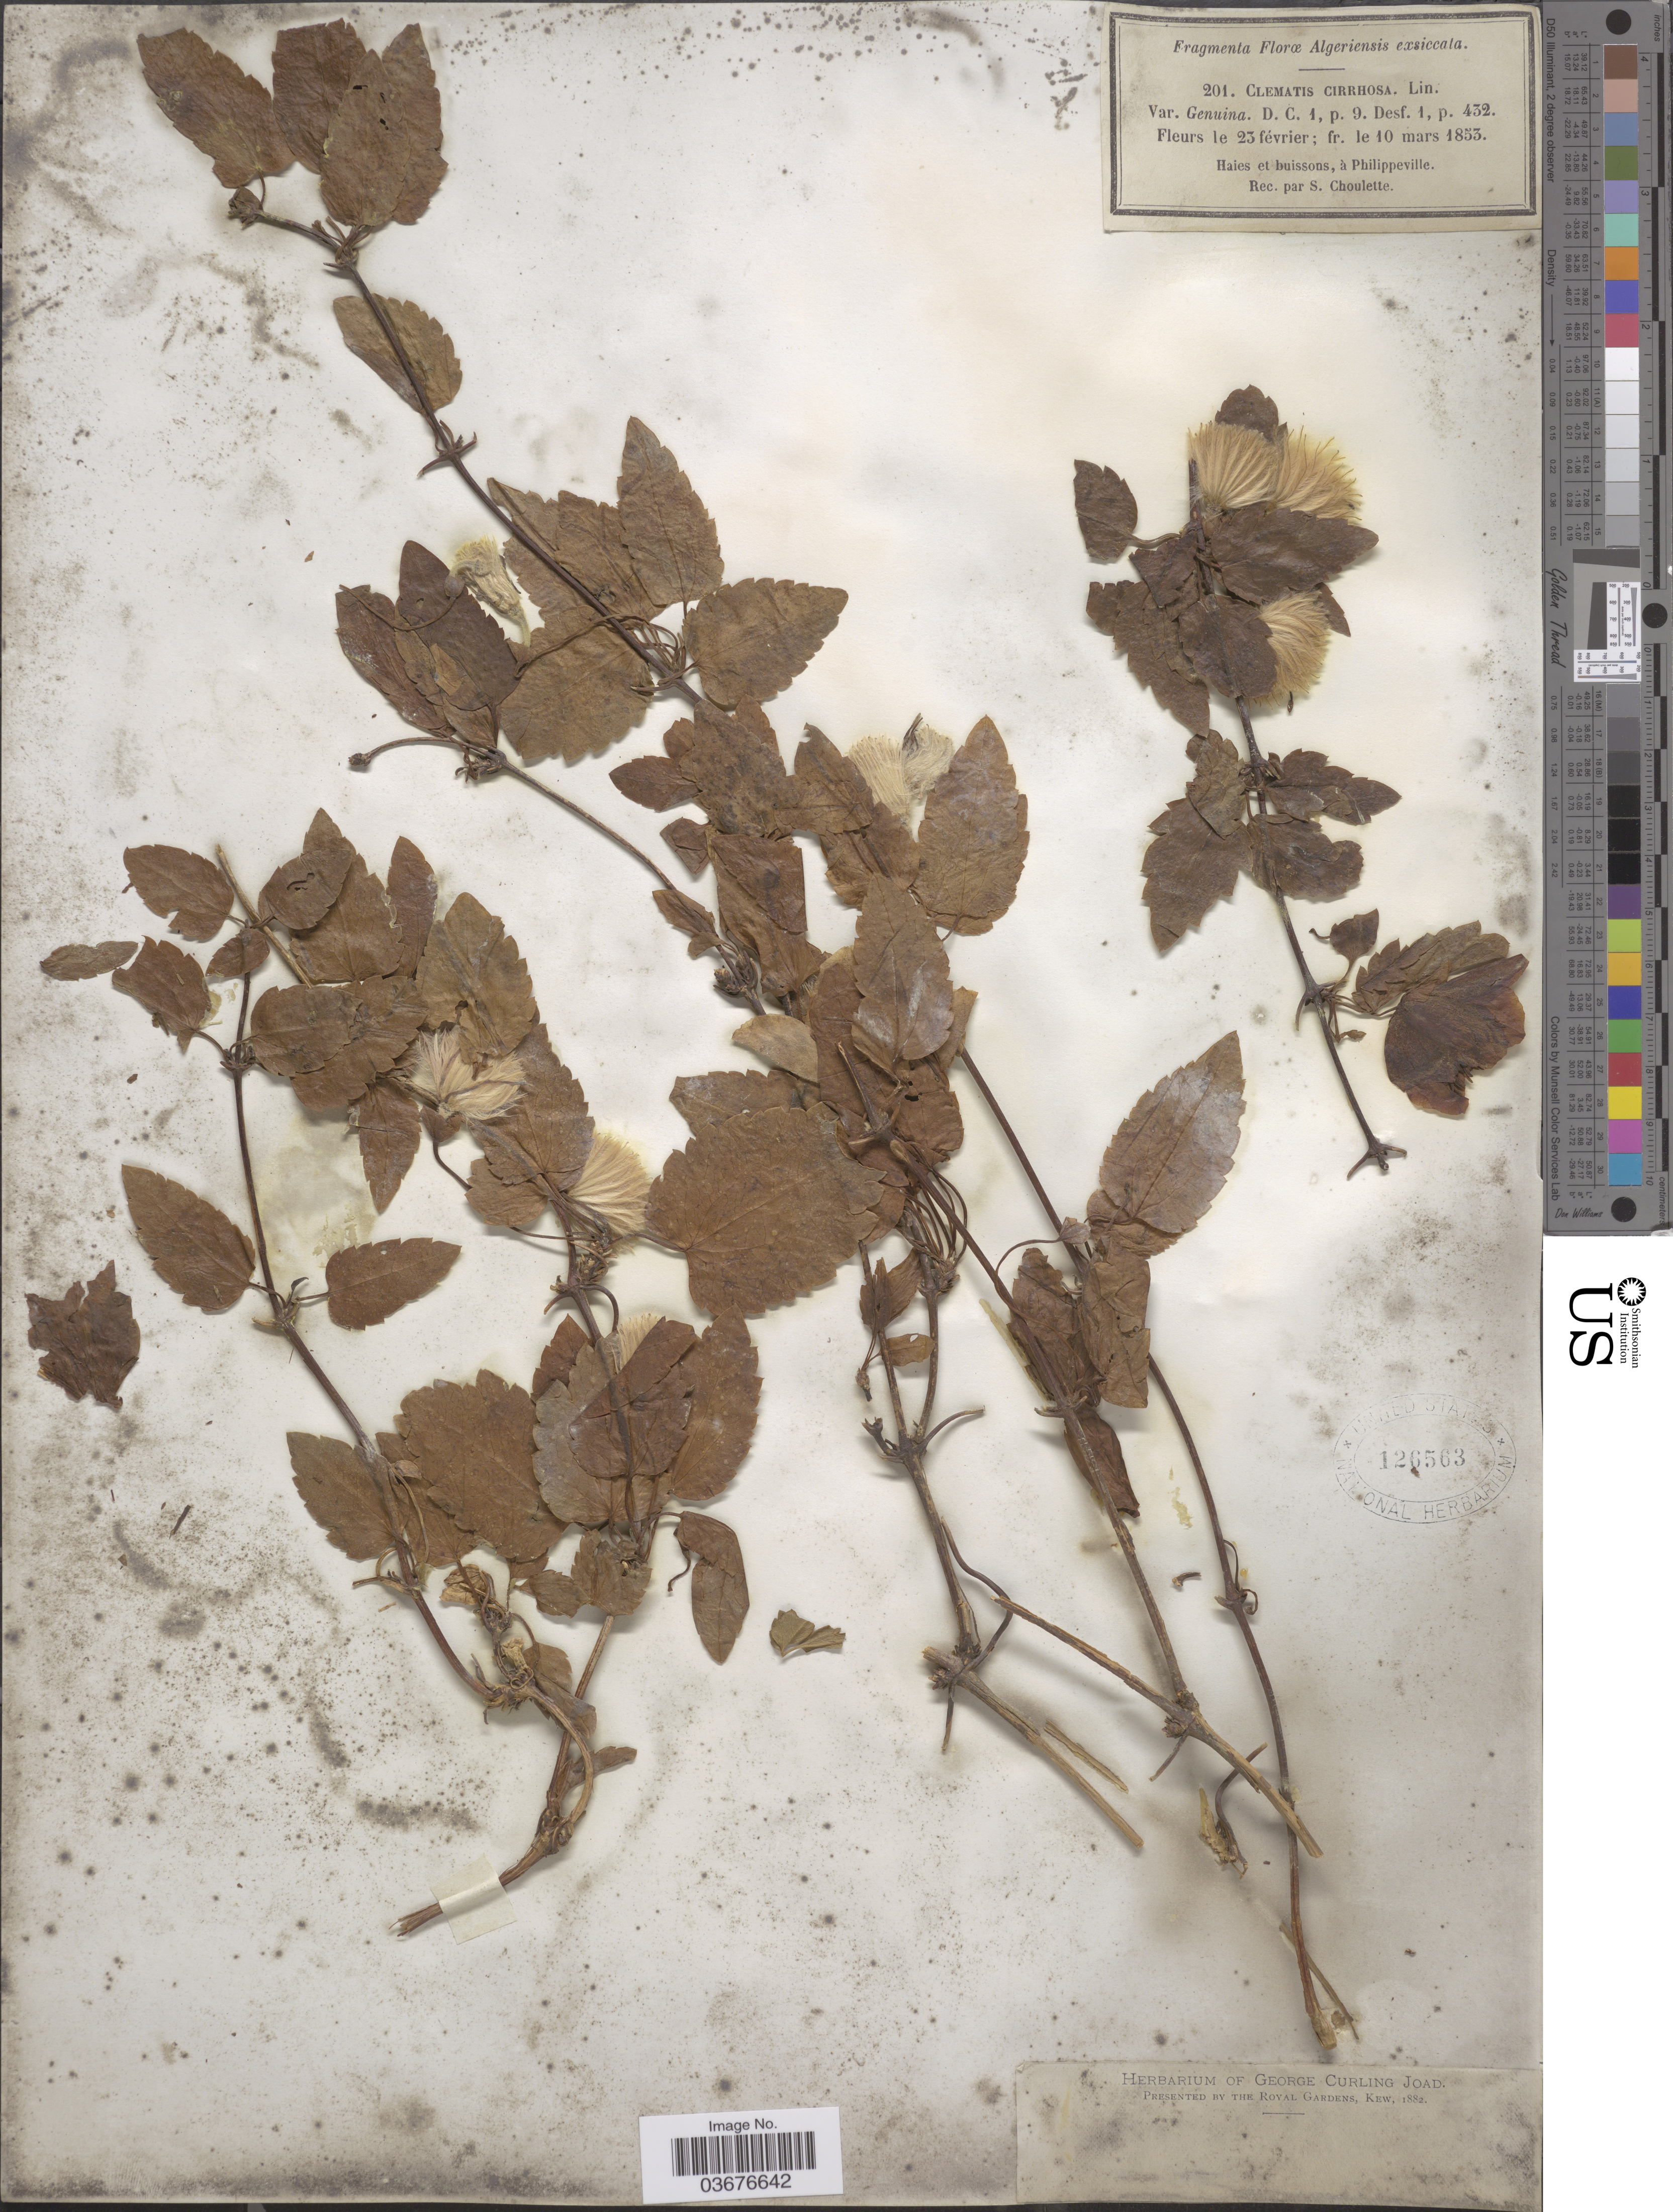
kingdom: Plantae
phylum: Tracheophyta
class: Magnoliopsida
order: Ranunculales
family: Ranunculaceae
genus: Clematis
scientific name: Clematis cirrhosa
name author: L.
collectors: S. Choulette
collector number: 201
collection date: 1853-02-23/1853-03-10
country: Algeria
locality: Algeriensis. Haies et buissons, à Philippeville.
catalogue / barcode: US 126563